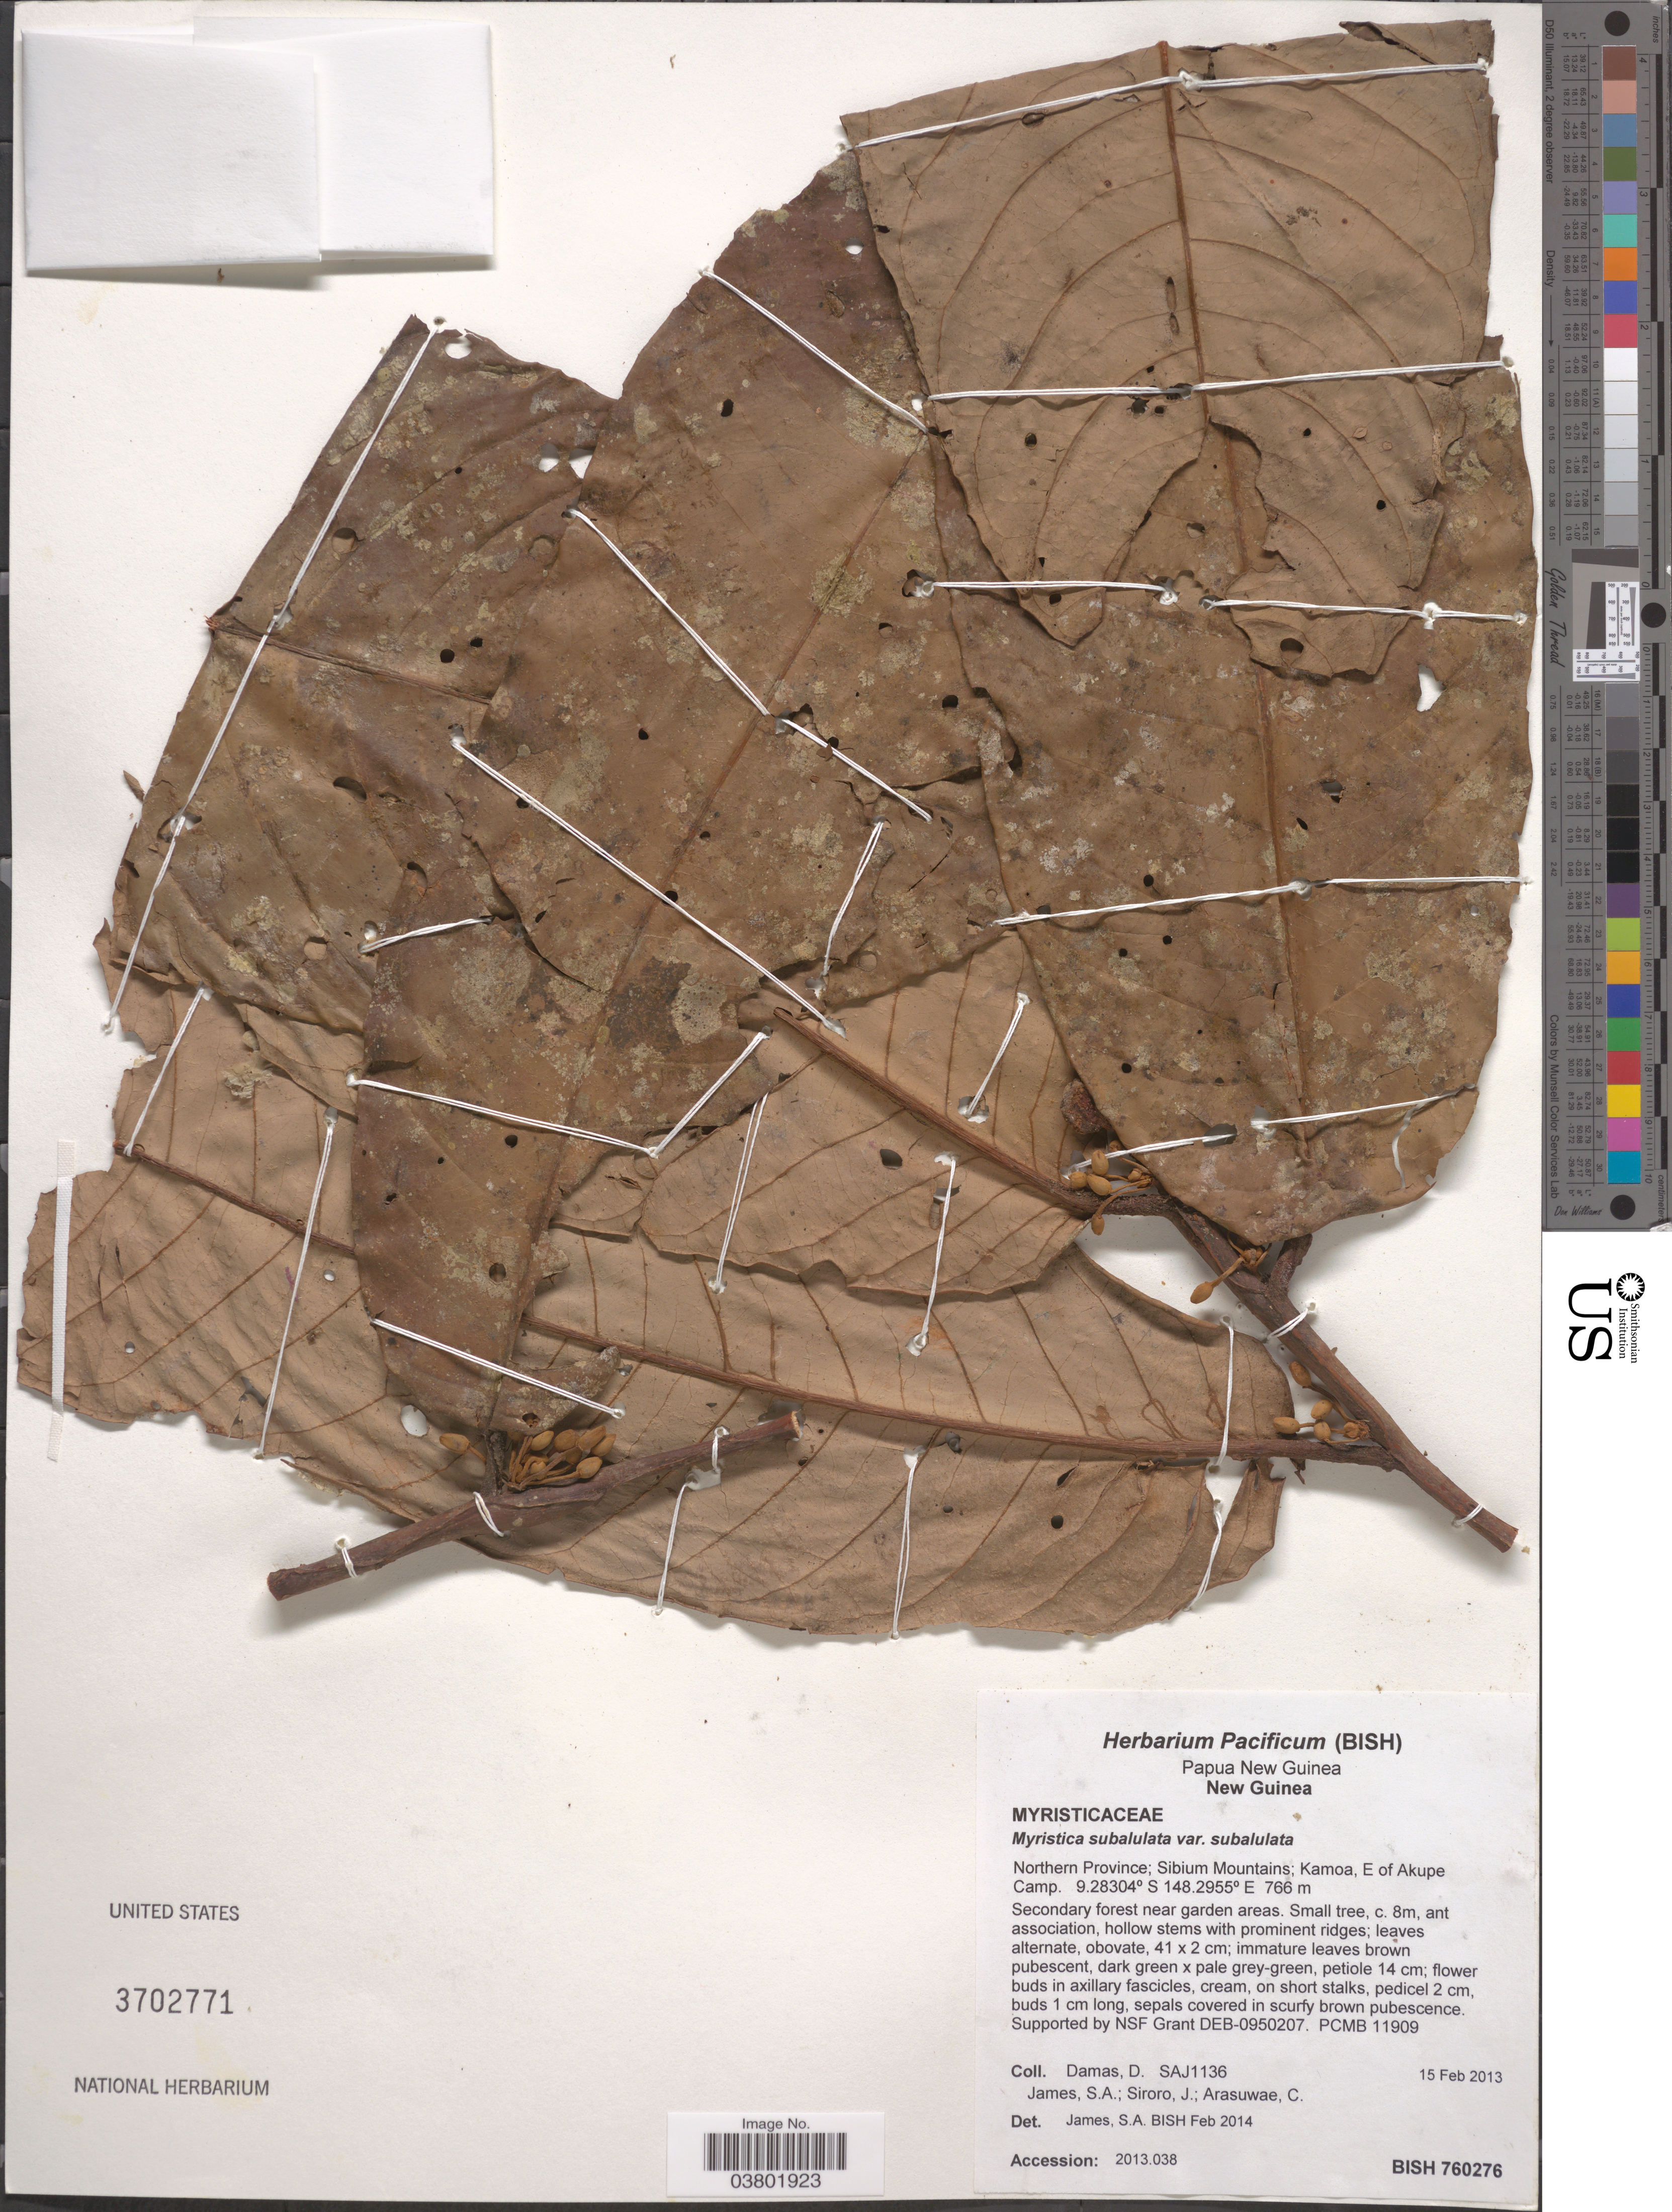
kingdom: Plantae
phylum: Tracheophyta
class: Magnoliopsida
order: Magnoliales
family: Myristicaceae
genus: Myristica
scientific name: Myristica subalulata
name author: Miq.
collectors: D. Damas, S. James, J. Siroro & C. Arasuwae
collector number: SAJ1136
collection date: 2013-02-15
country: Papua New Guinea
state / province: Northern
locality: New guinea. Sibium Mountains; Kamoa, E of Akupe Camp. Near garden areas.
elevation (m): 766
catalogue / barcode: US 3702771